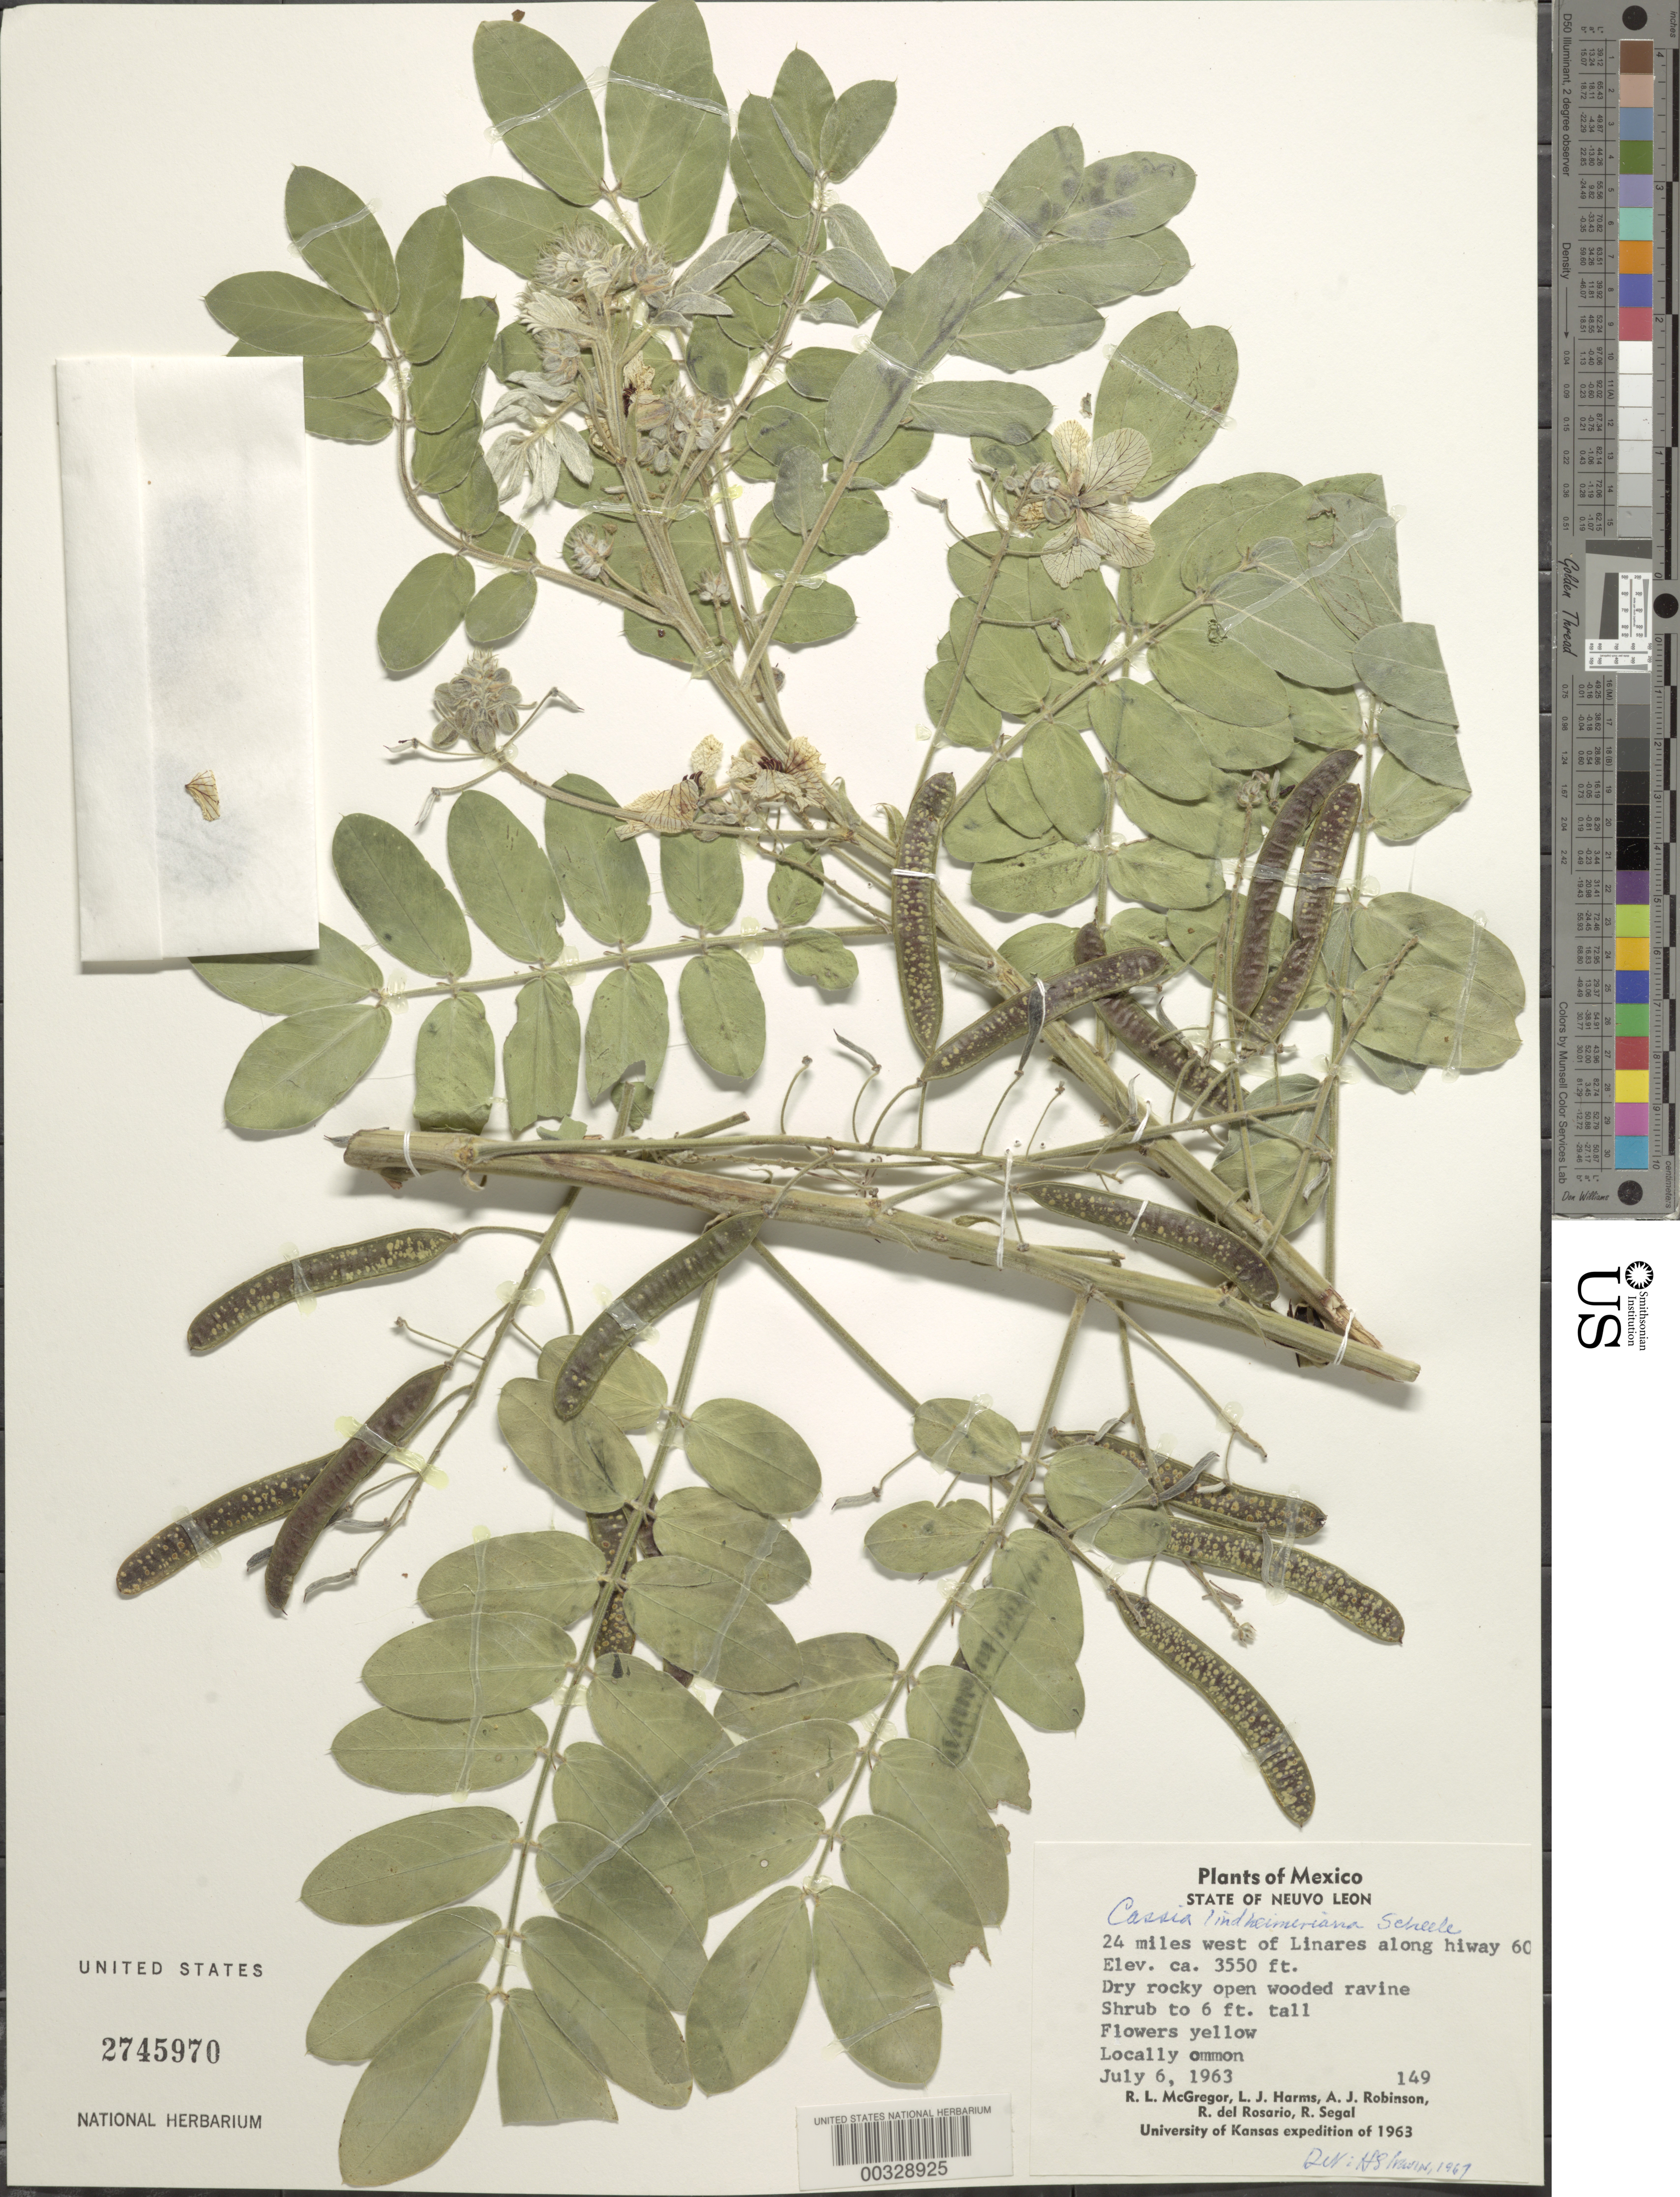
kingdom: Plantae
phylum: Tracheophyta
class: Magnoliopsida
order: Fabales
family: Fabaceae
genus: Senna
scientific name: Senna lindheimeriana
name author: (Scheele) H.S. Irwin & Barneby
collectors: R. L. McGregor, L. Harms, A. J. Robinson & R. del Rosario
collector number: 149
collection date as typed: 06 Jul 1963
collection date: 1963-07-06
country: Mexico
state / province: Nuevo León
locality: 24 mi W of Linares along hwy 60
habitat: Dry rocky open wooded ravine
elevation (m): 1082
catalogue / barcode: US 2745970